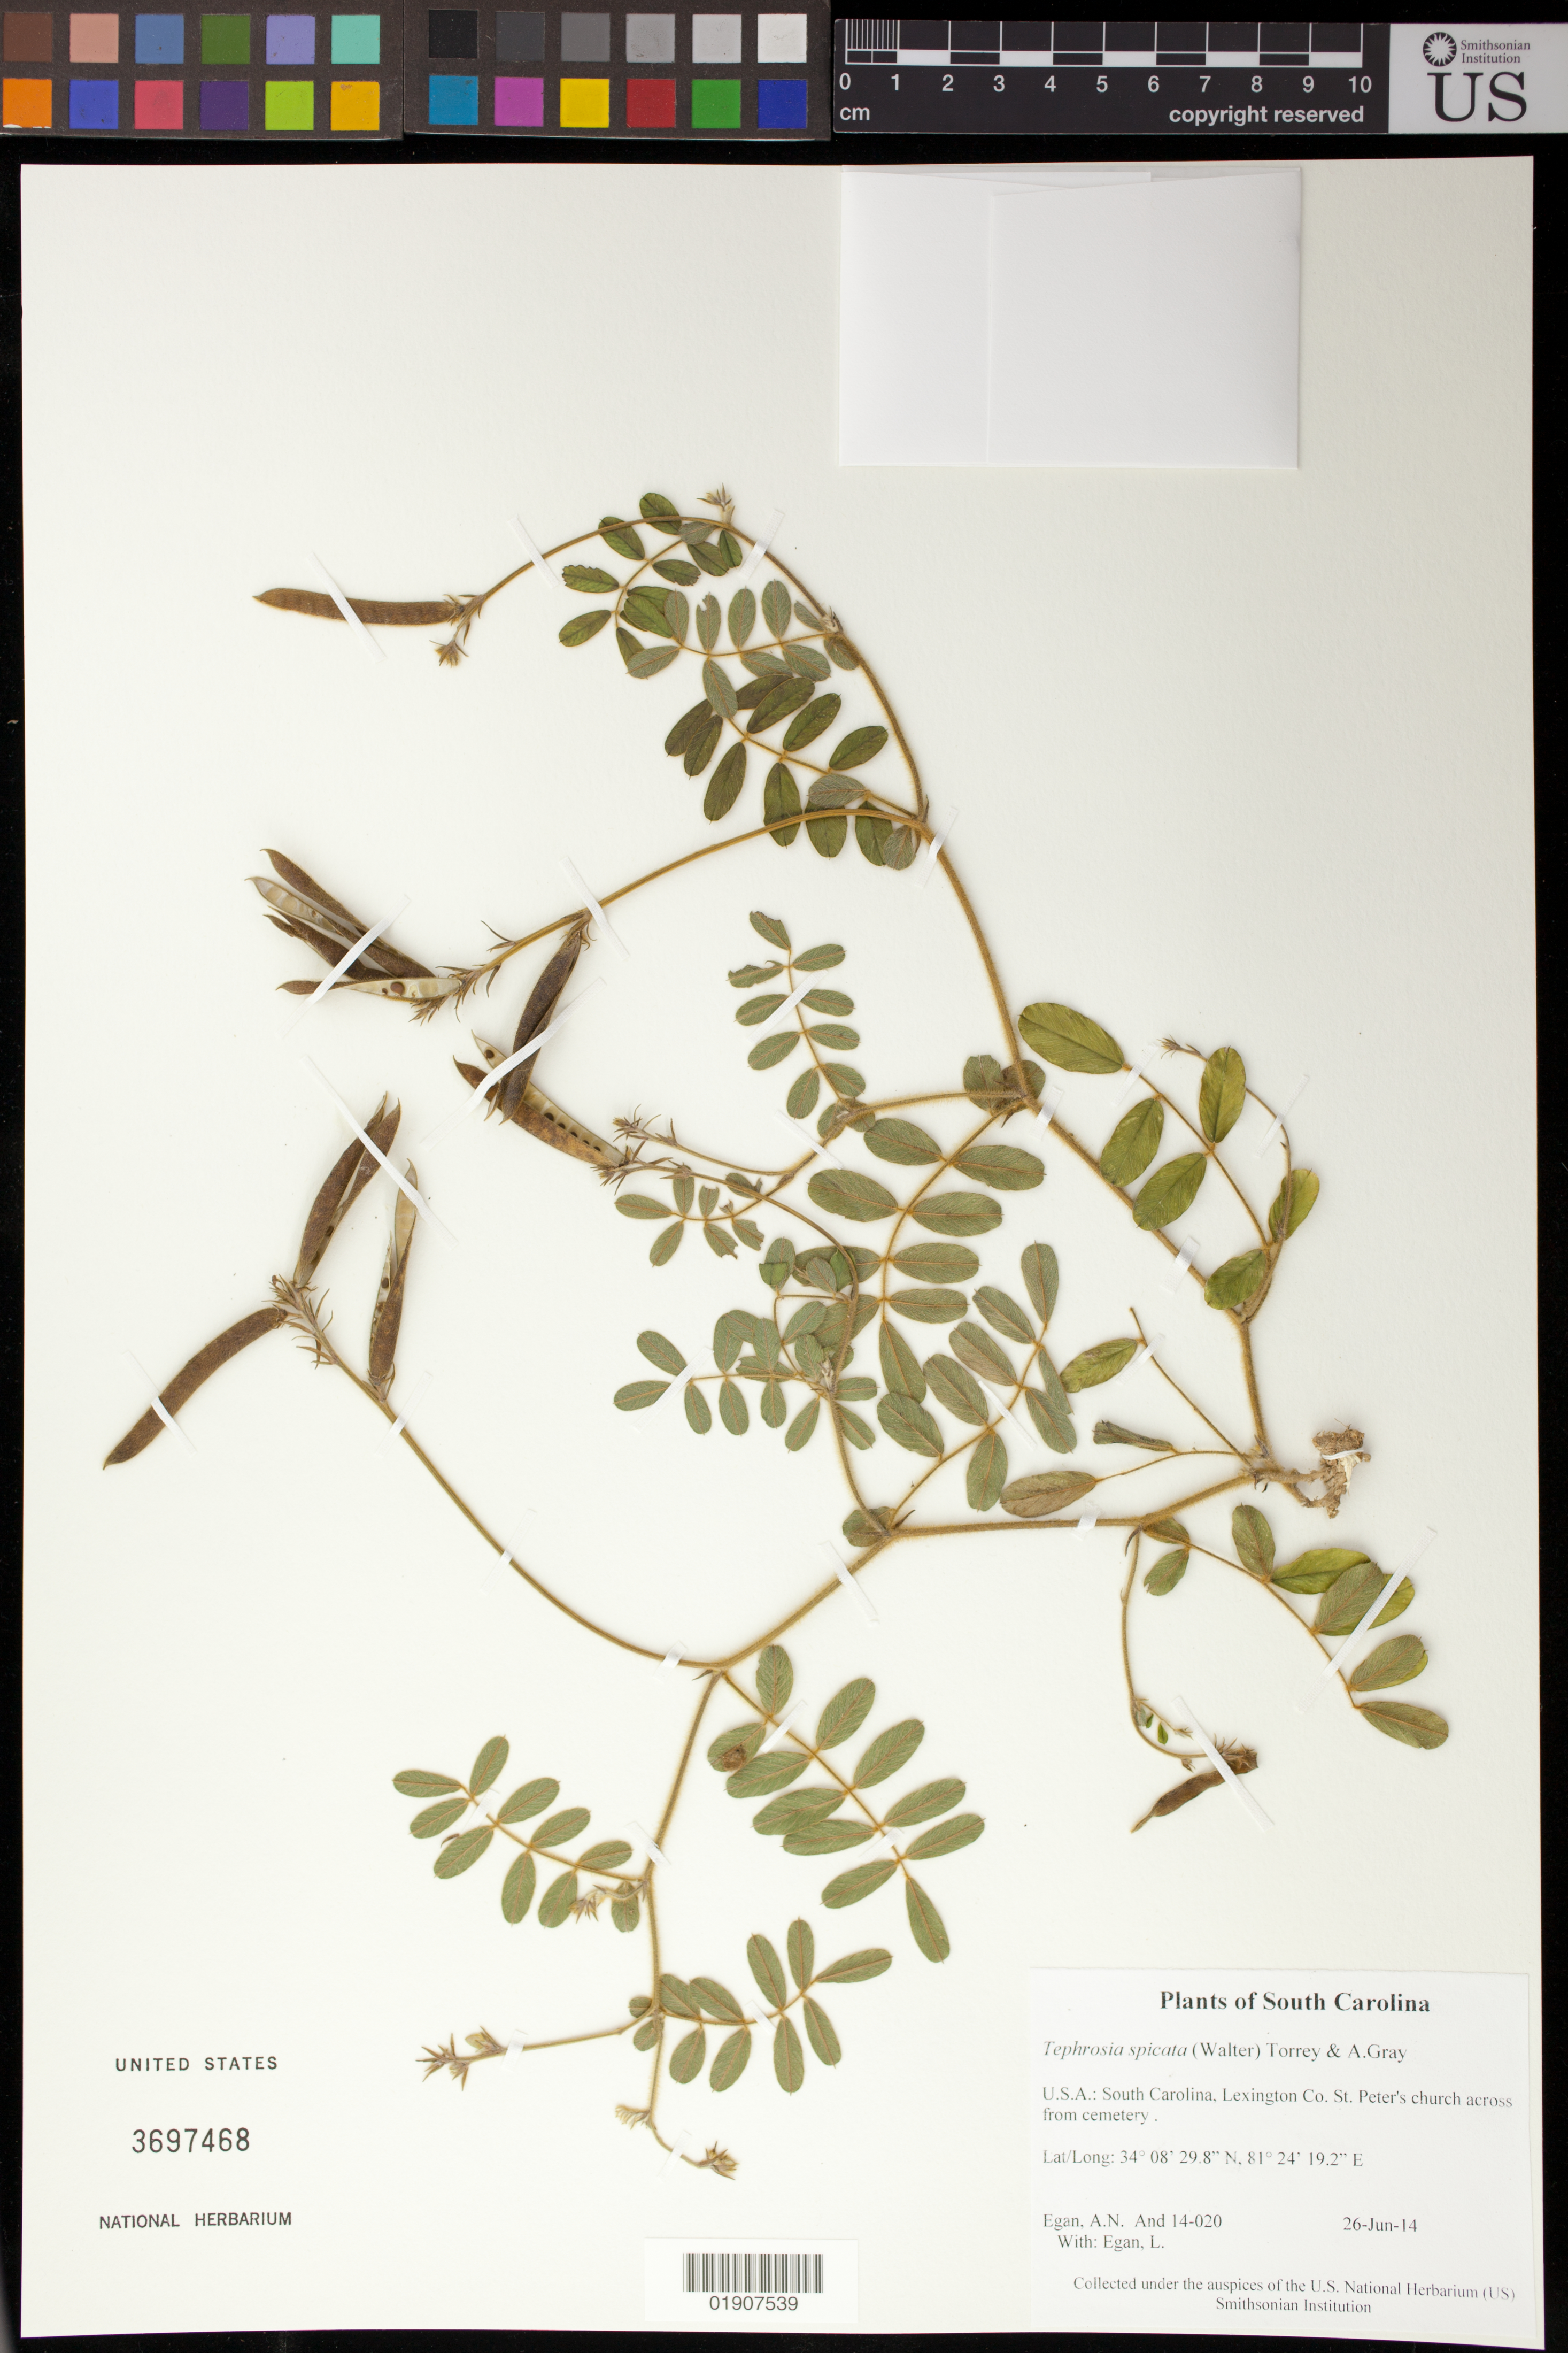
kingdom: Plantae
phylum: Tracheophyta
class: Magnoliopsida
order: Fabales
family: Fabaceae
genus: Tephrosia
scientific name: Tephrosia spicata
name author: (Walter) Torr. & A. Gray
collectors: A. N. Egan & L. Egan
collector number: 14-020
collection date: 2014-06-26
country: United States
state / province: South Carolina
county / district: Lexington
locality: St. Peter's church across from cemetery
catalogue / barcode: US 3697468